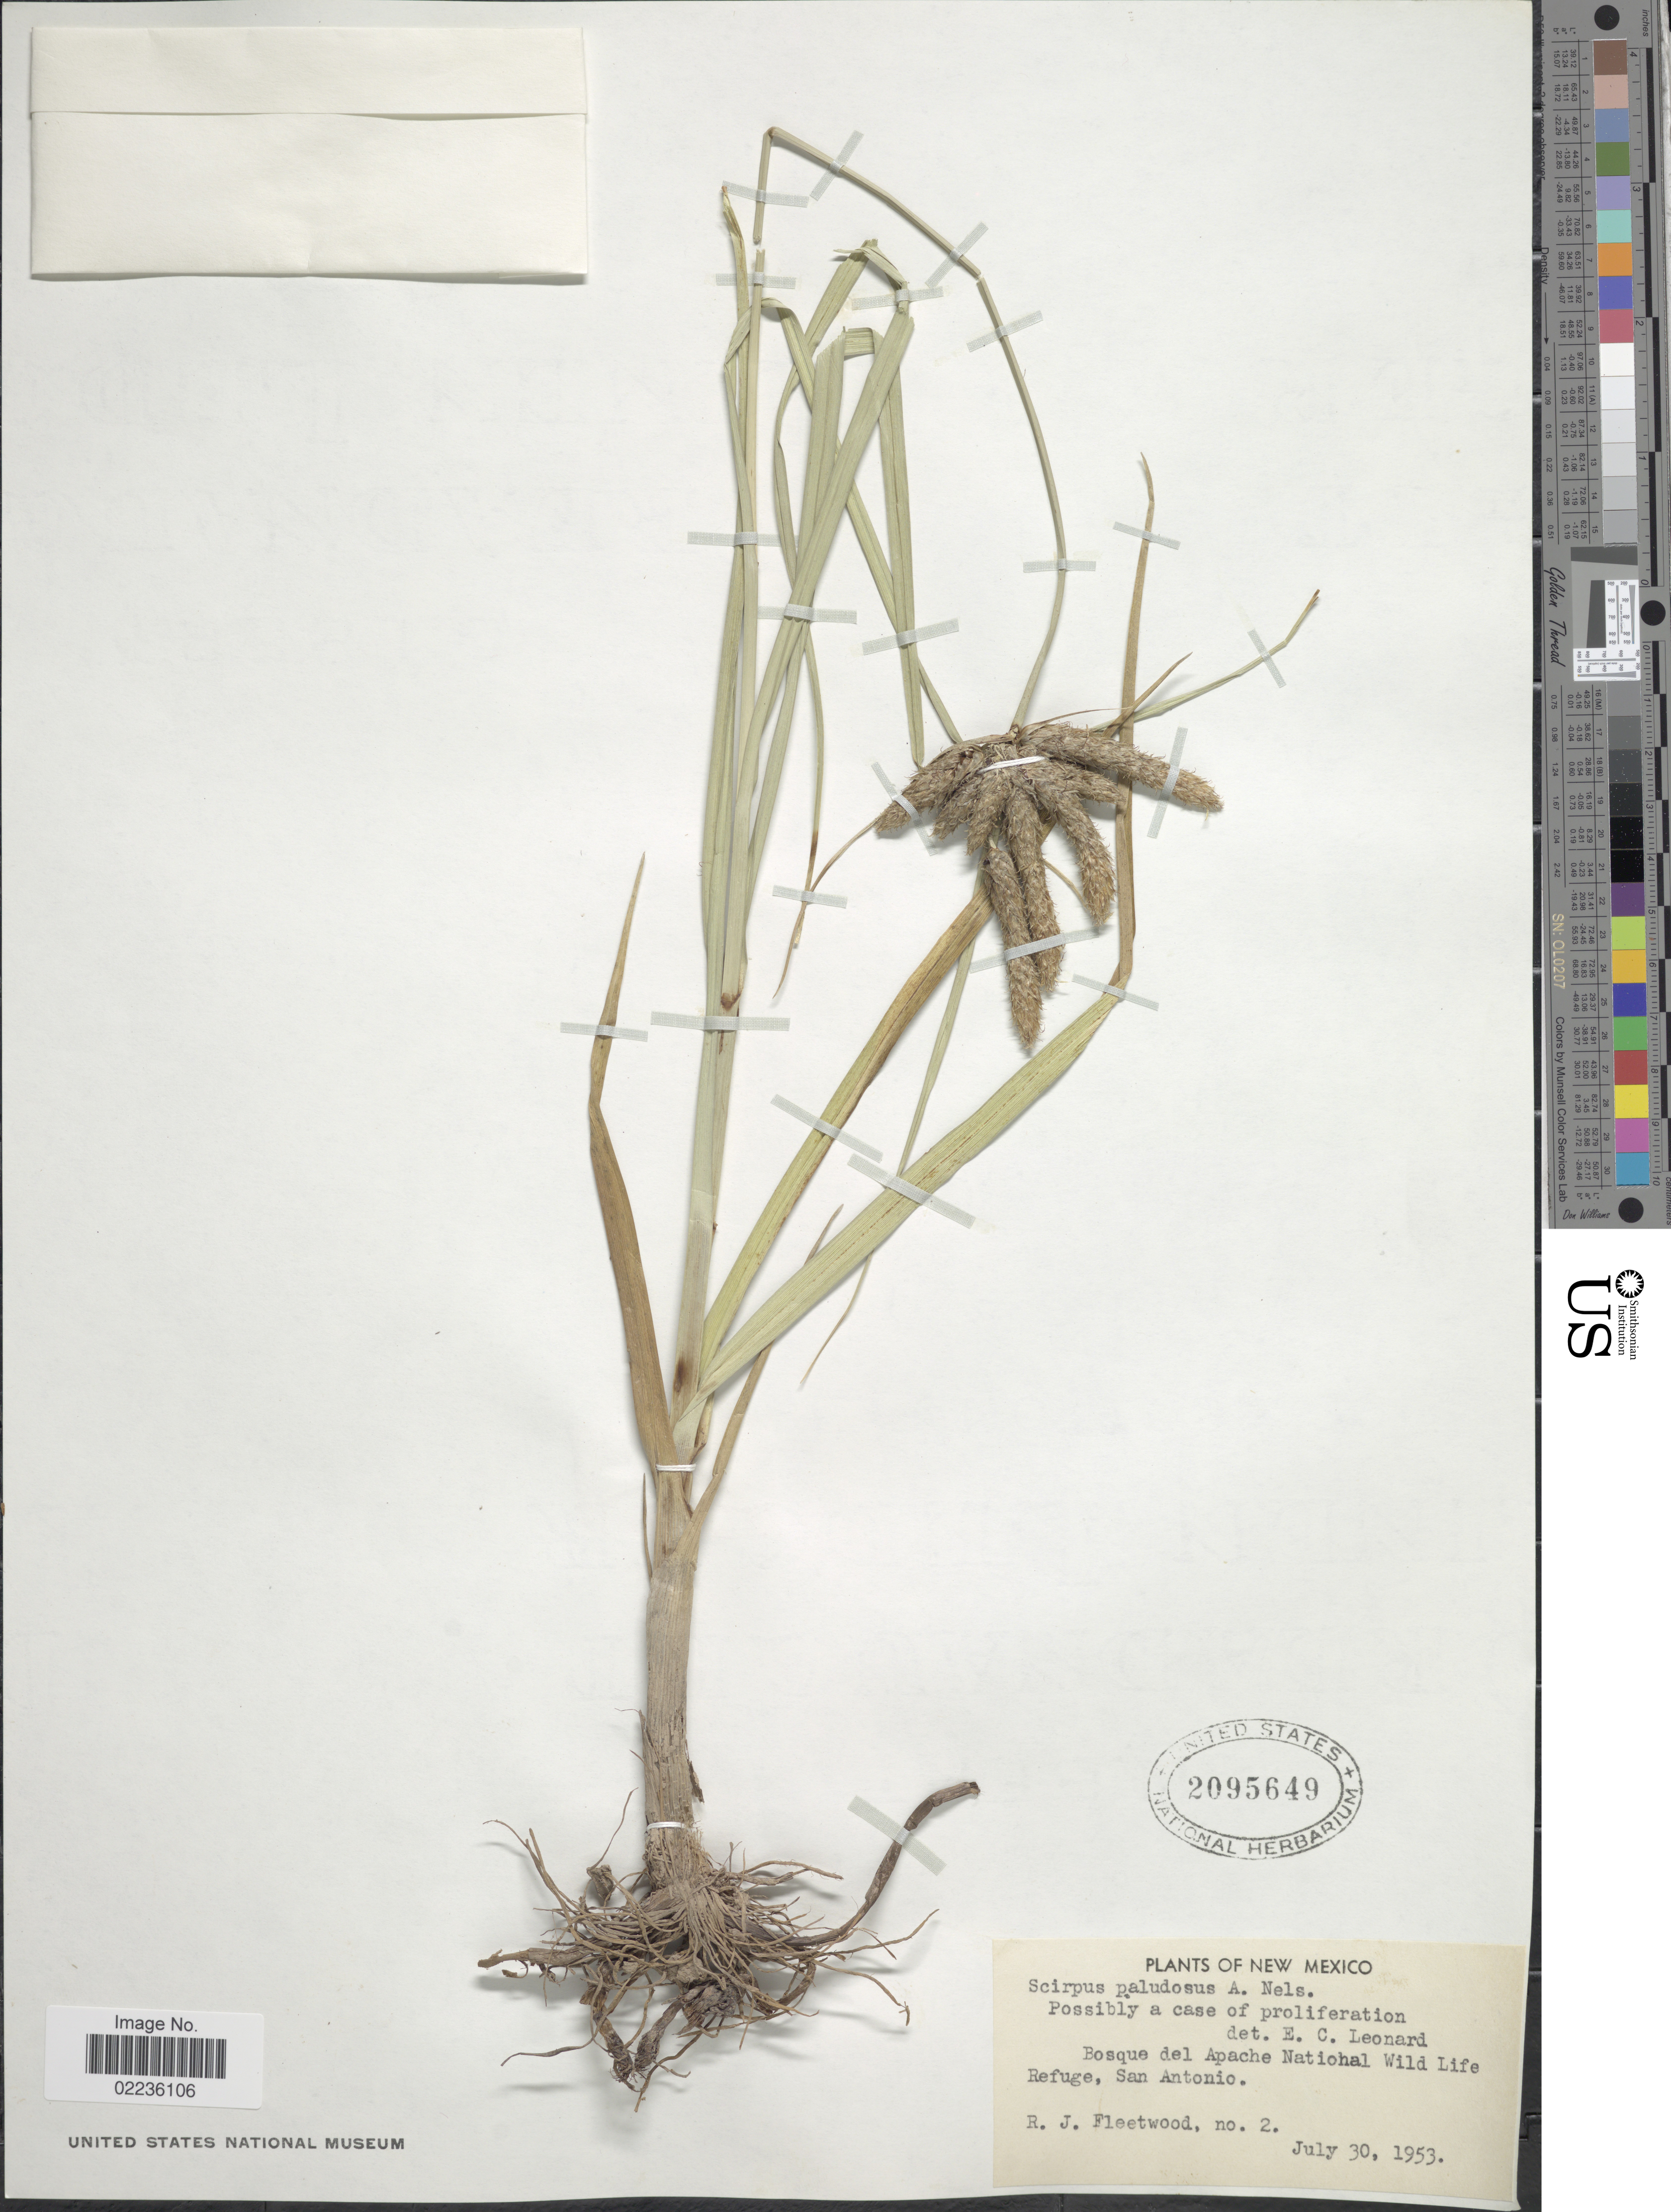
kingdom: Plantae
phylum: Tracheophyta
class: Liliopsida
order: Poales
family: Cyperaceae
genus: Bolboschoenus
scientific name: Bolboschoenus maritimus subsp. paludosus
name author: (A. Nelson) T. Koyama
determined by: Strong, M. T., (US), Smithsonian Institution - National Museum of Natural History (UNITED STATES)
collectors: R. J. Fleetwood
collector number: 2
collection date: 1953-07-30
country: United States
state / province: New Mexico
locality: Bosque del Apache National Wild Life Refuge, San Antonio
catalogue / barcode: US 2095649